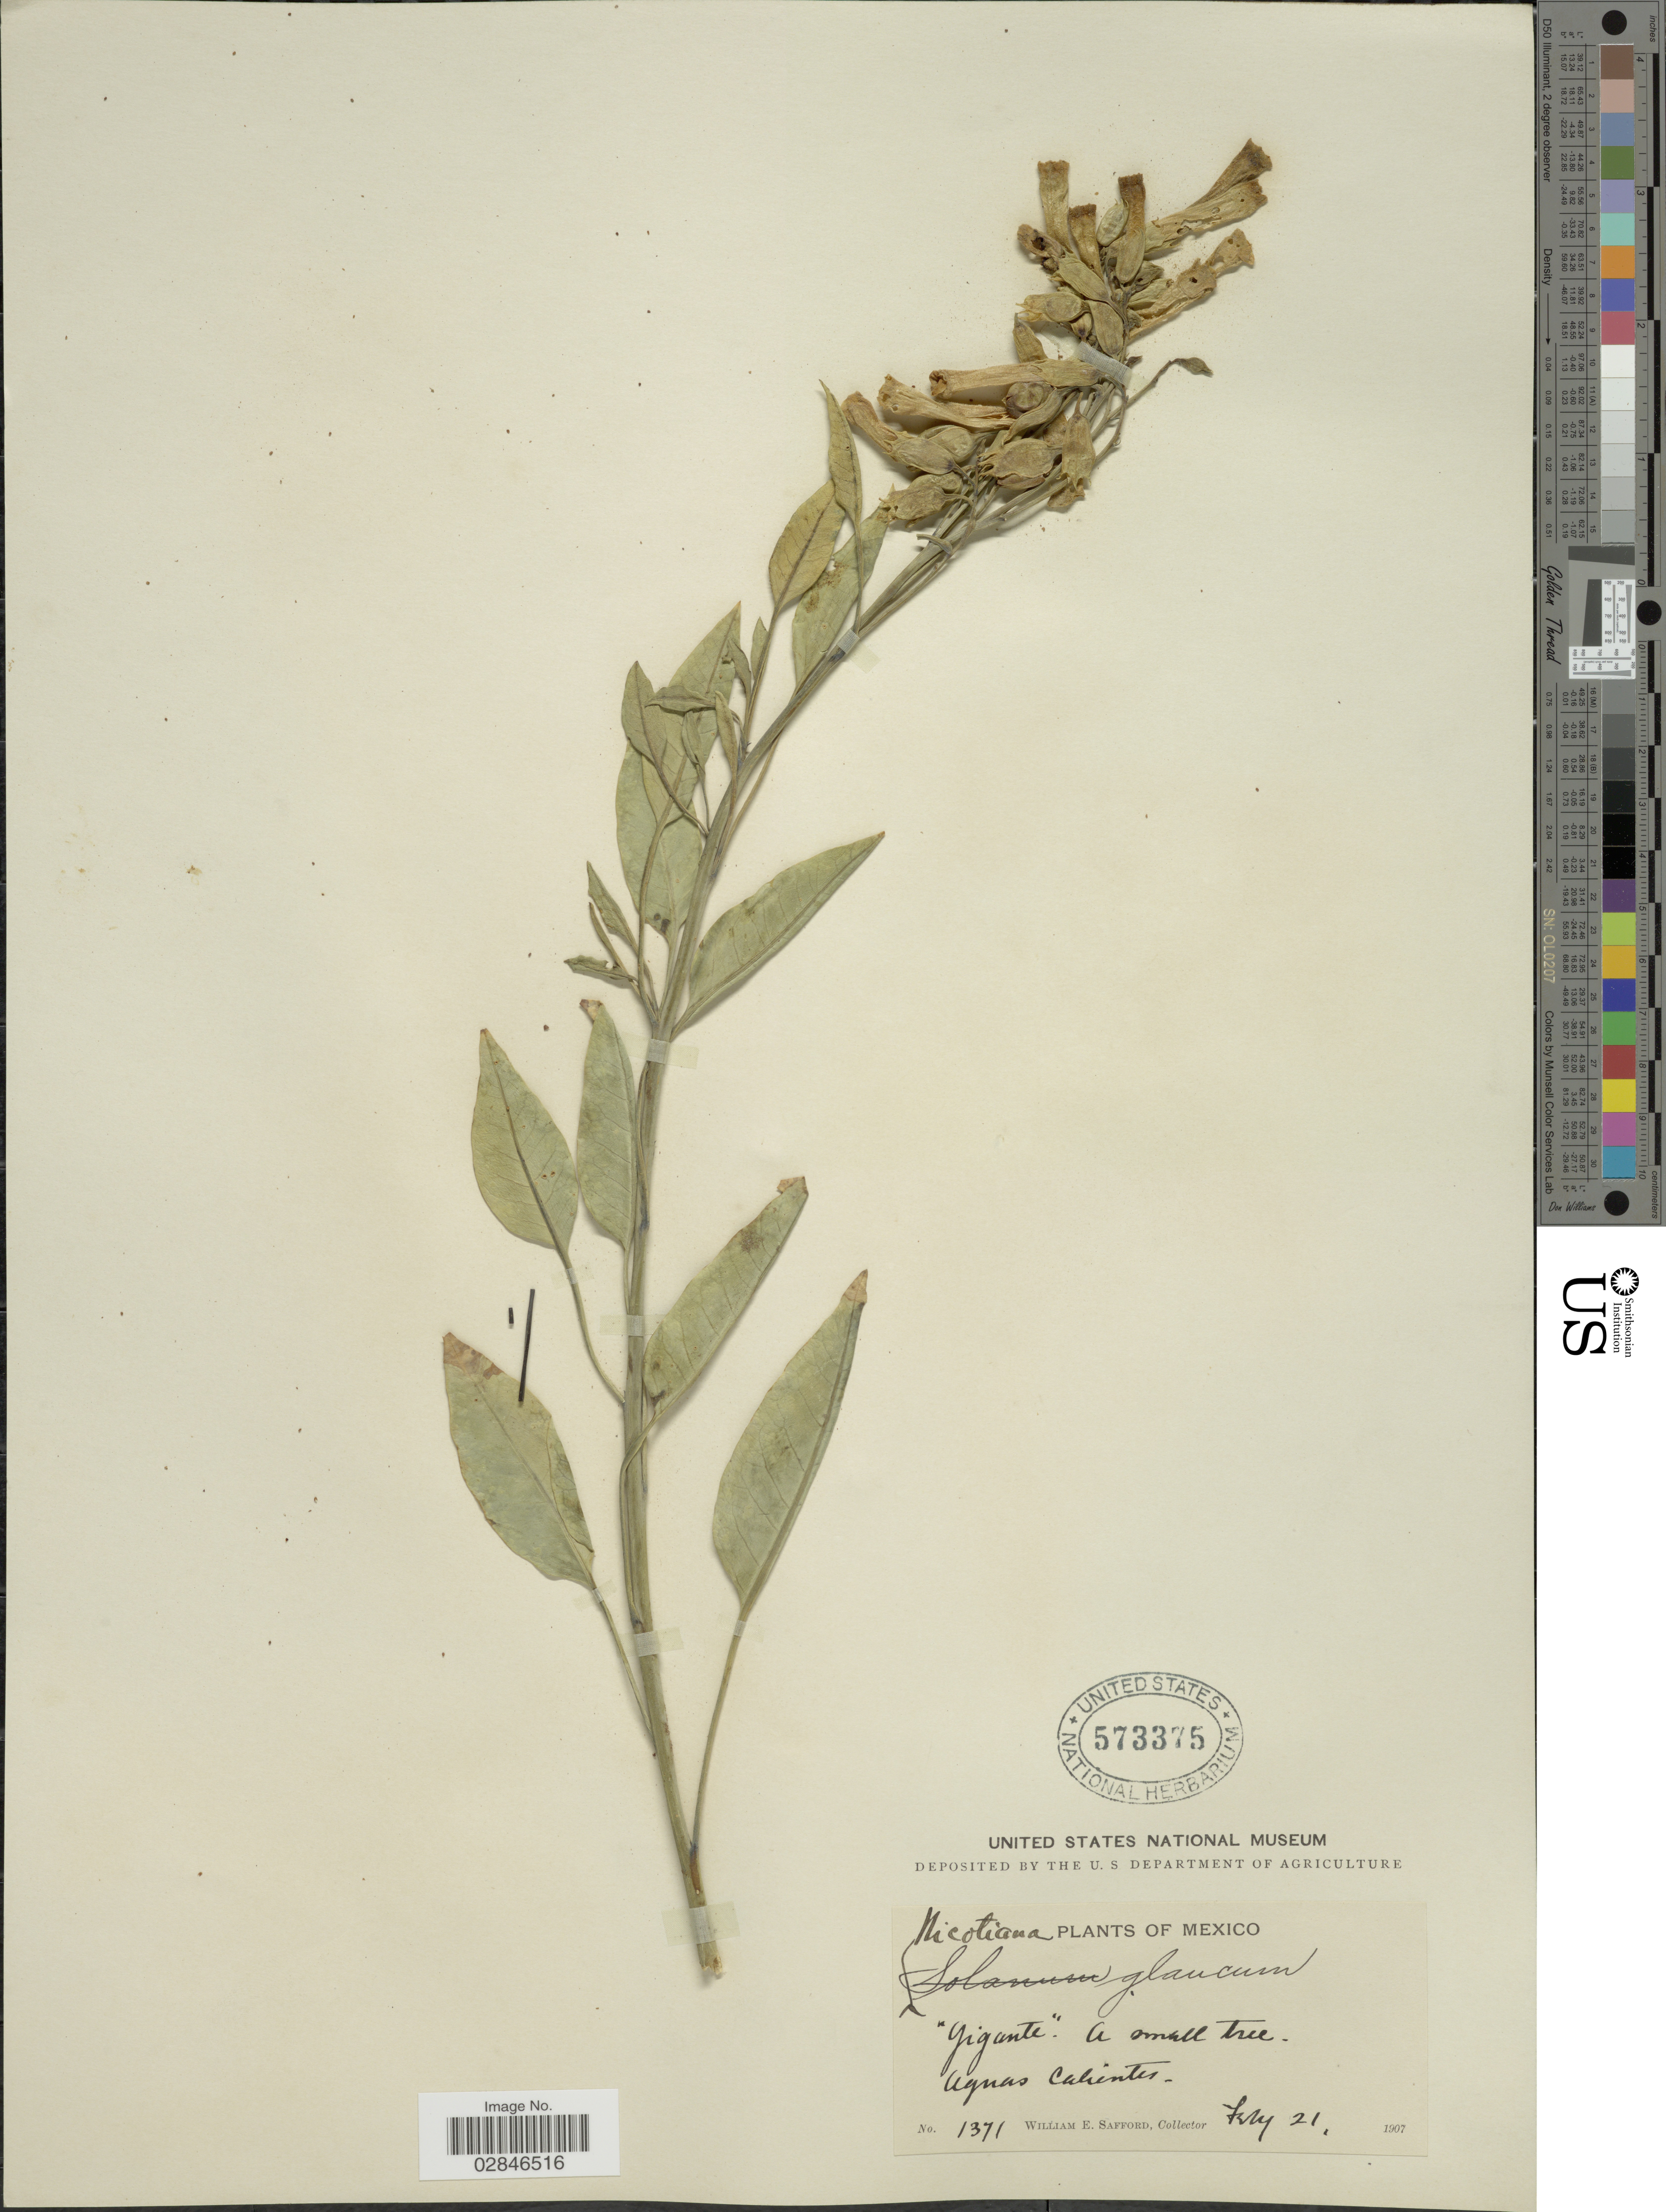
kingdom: Plantae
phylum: Tracheophyta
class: Magnoliopsida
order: Solanales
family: Solanaceae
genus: Nicotiana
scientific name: Nicotiana glauca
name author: Graham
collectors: W. E. Safford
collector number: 1371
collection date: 1907-02-21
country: Mexico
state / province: Aguascalientes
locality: Aguas Calientes.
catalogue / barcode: US 573375